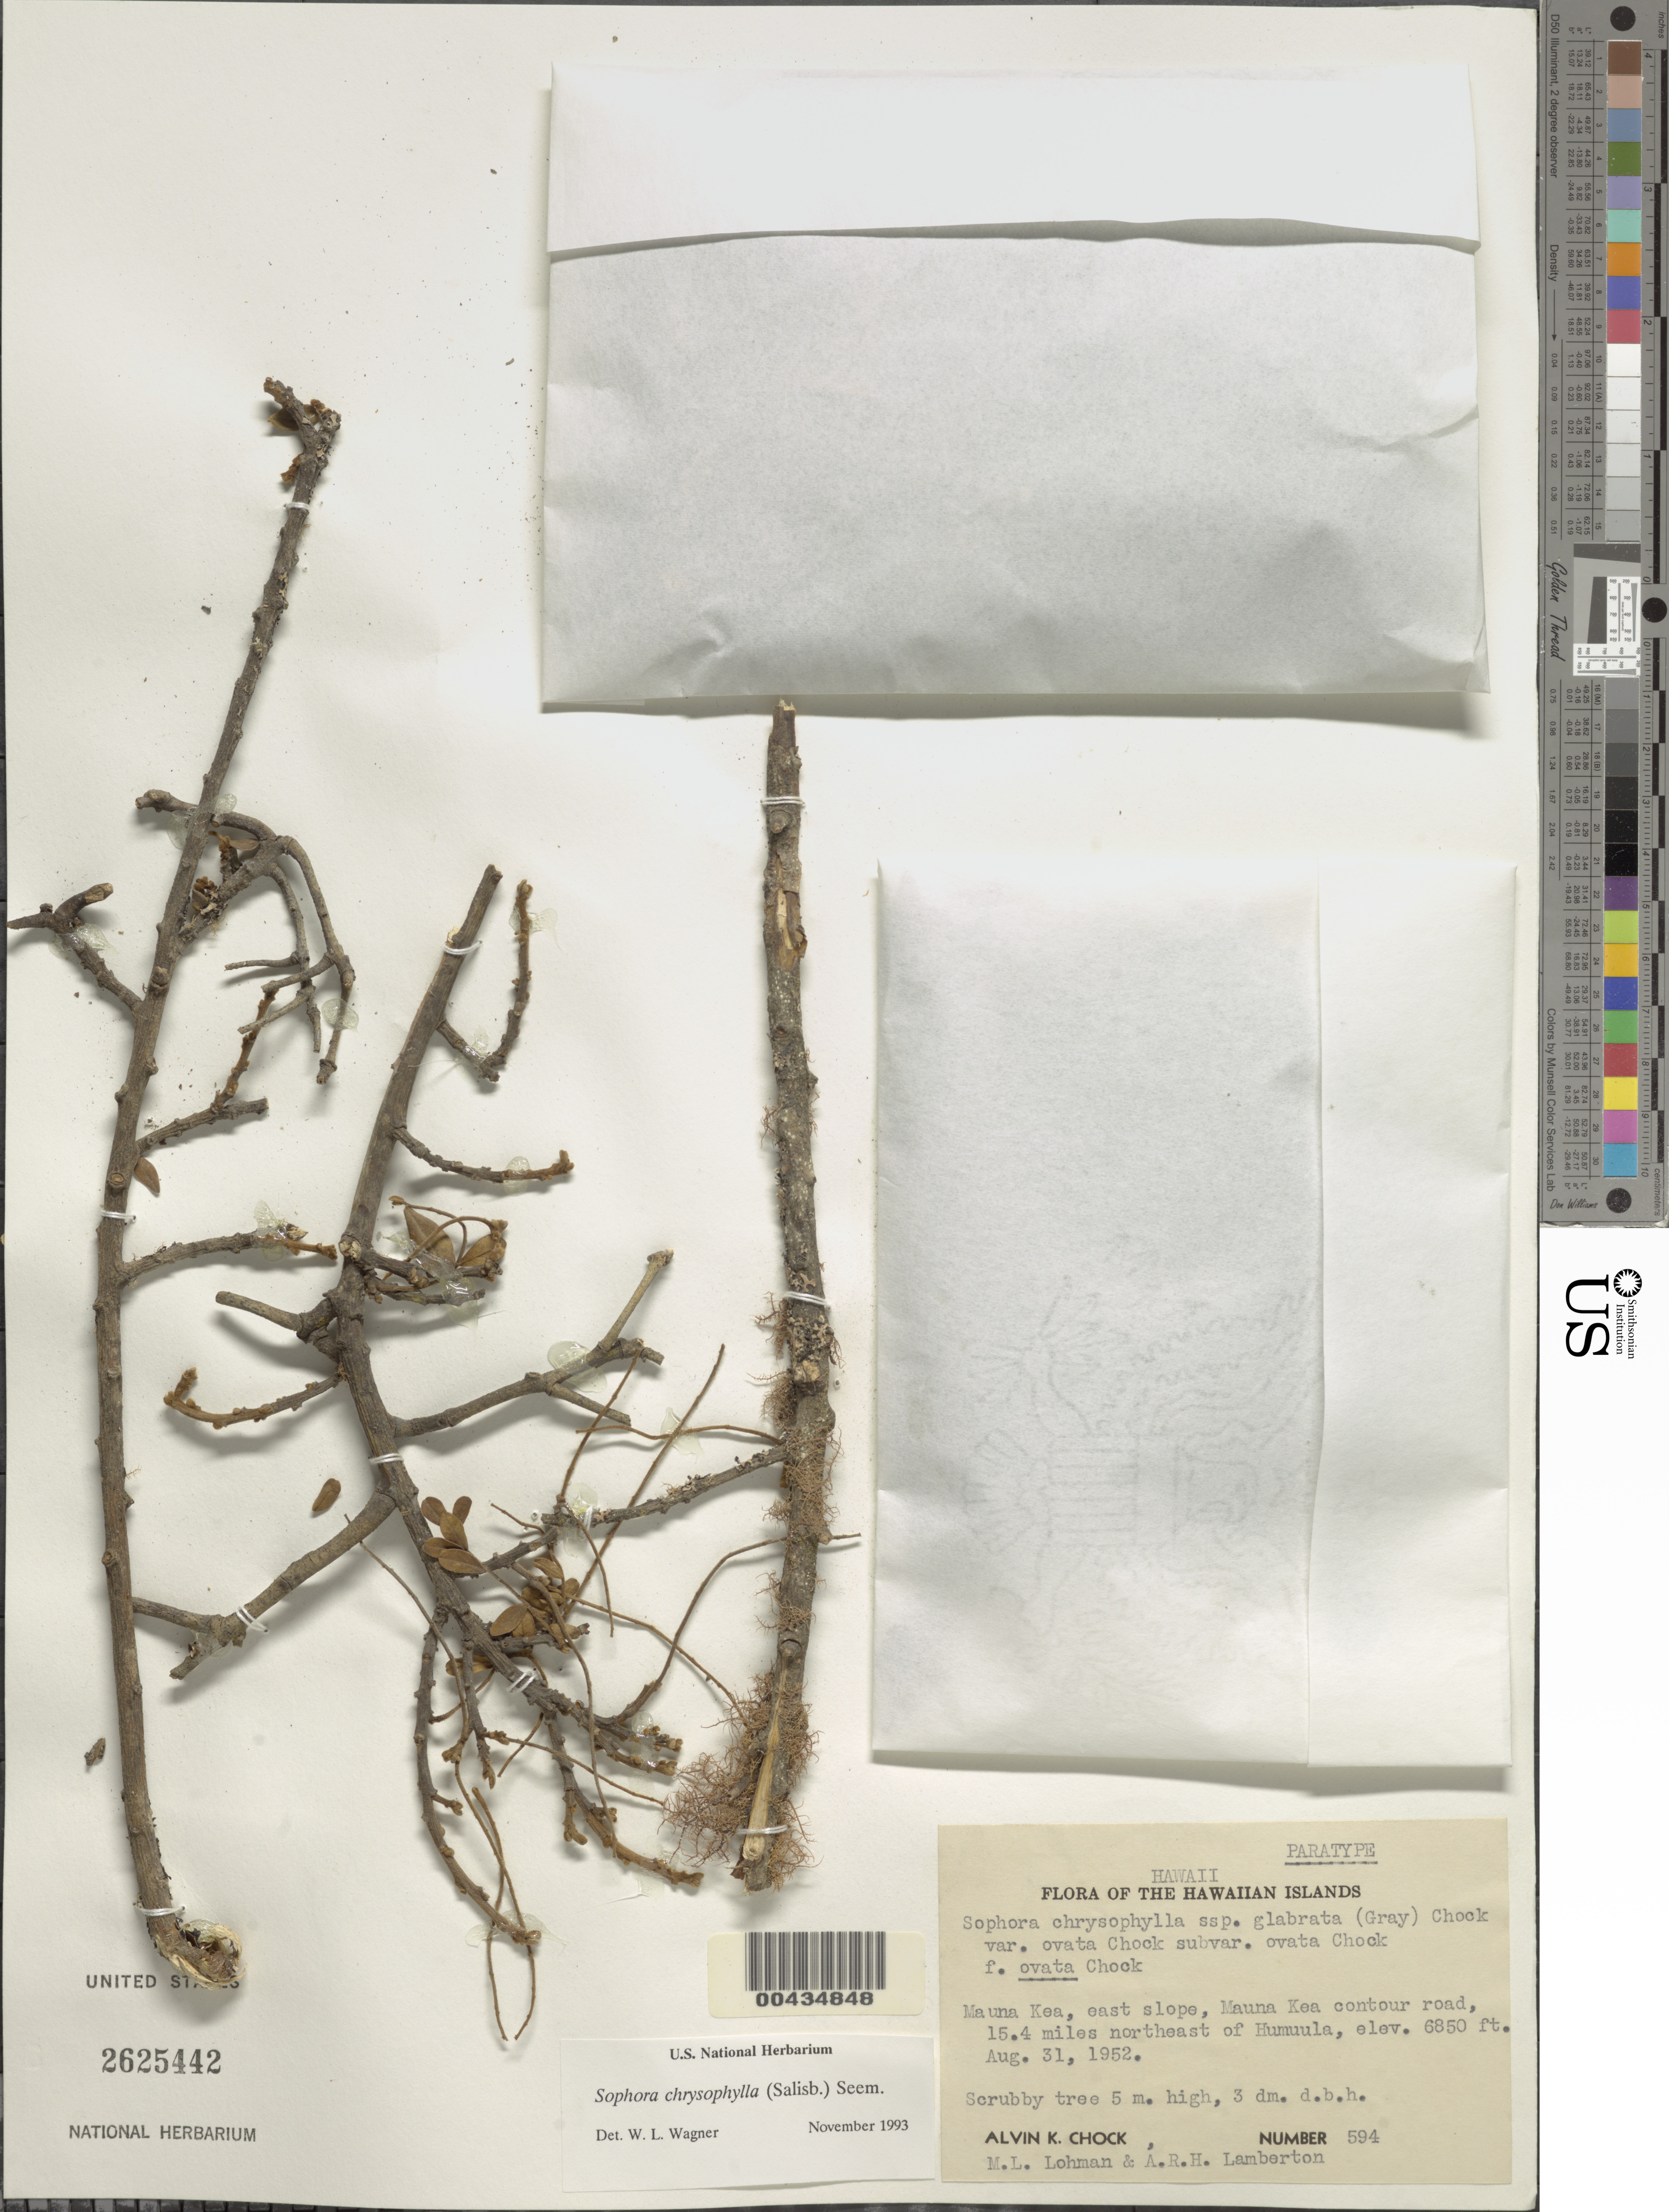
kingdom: Plantae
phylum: Tracheophyta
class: Magnoliopsida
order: Fabales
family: Fabaceae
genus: Sophora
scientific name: Sophora chrysophylla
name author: (Salisb.) Seem.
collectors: A. Chock, M. Lohman & A. Lamberton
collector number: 594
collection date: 1952-08-31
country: United States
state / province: Hawaii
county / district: Hawaii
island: Hawaii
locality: Mauna Kea, east slope, Mauna Kea contour road, 15.4 miles northeast of Humuula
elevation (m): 2088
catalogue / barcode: US 2625442